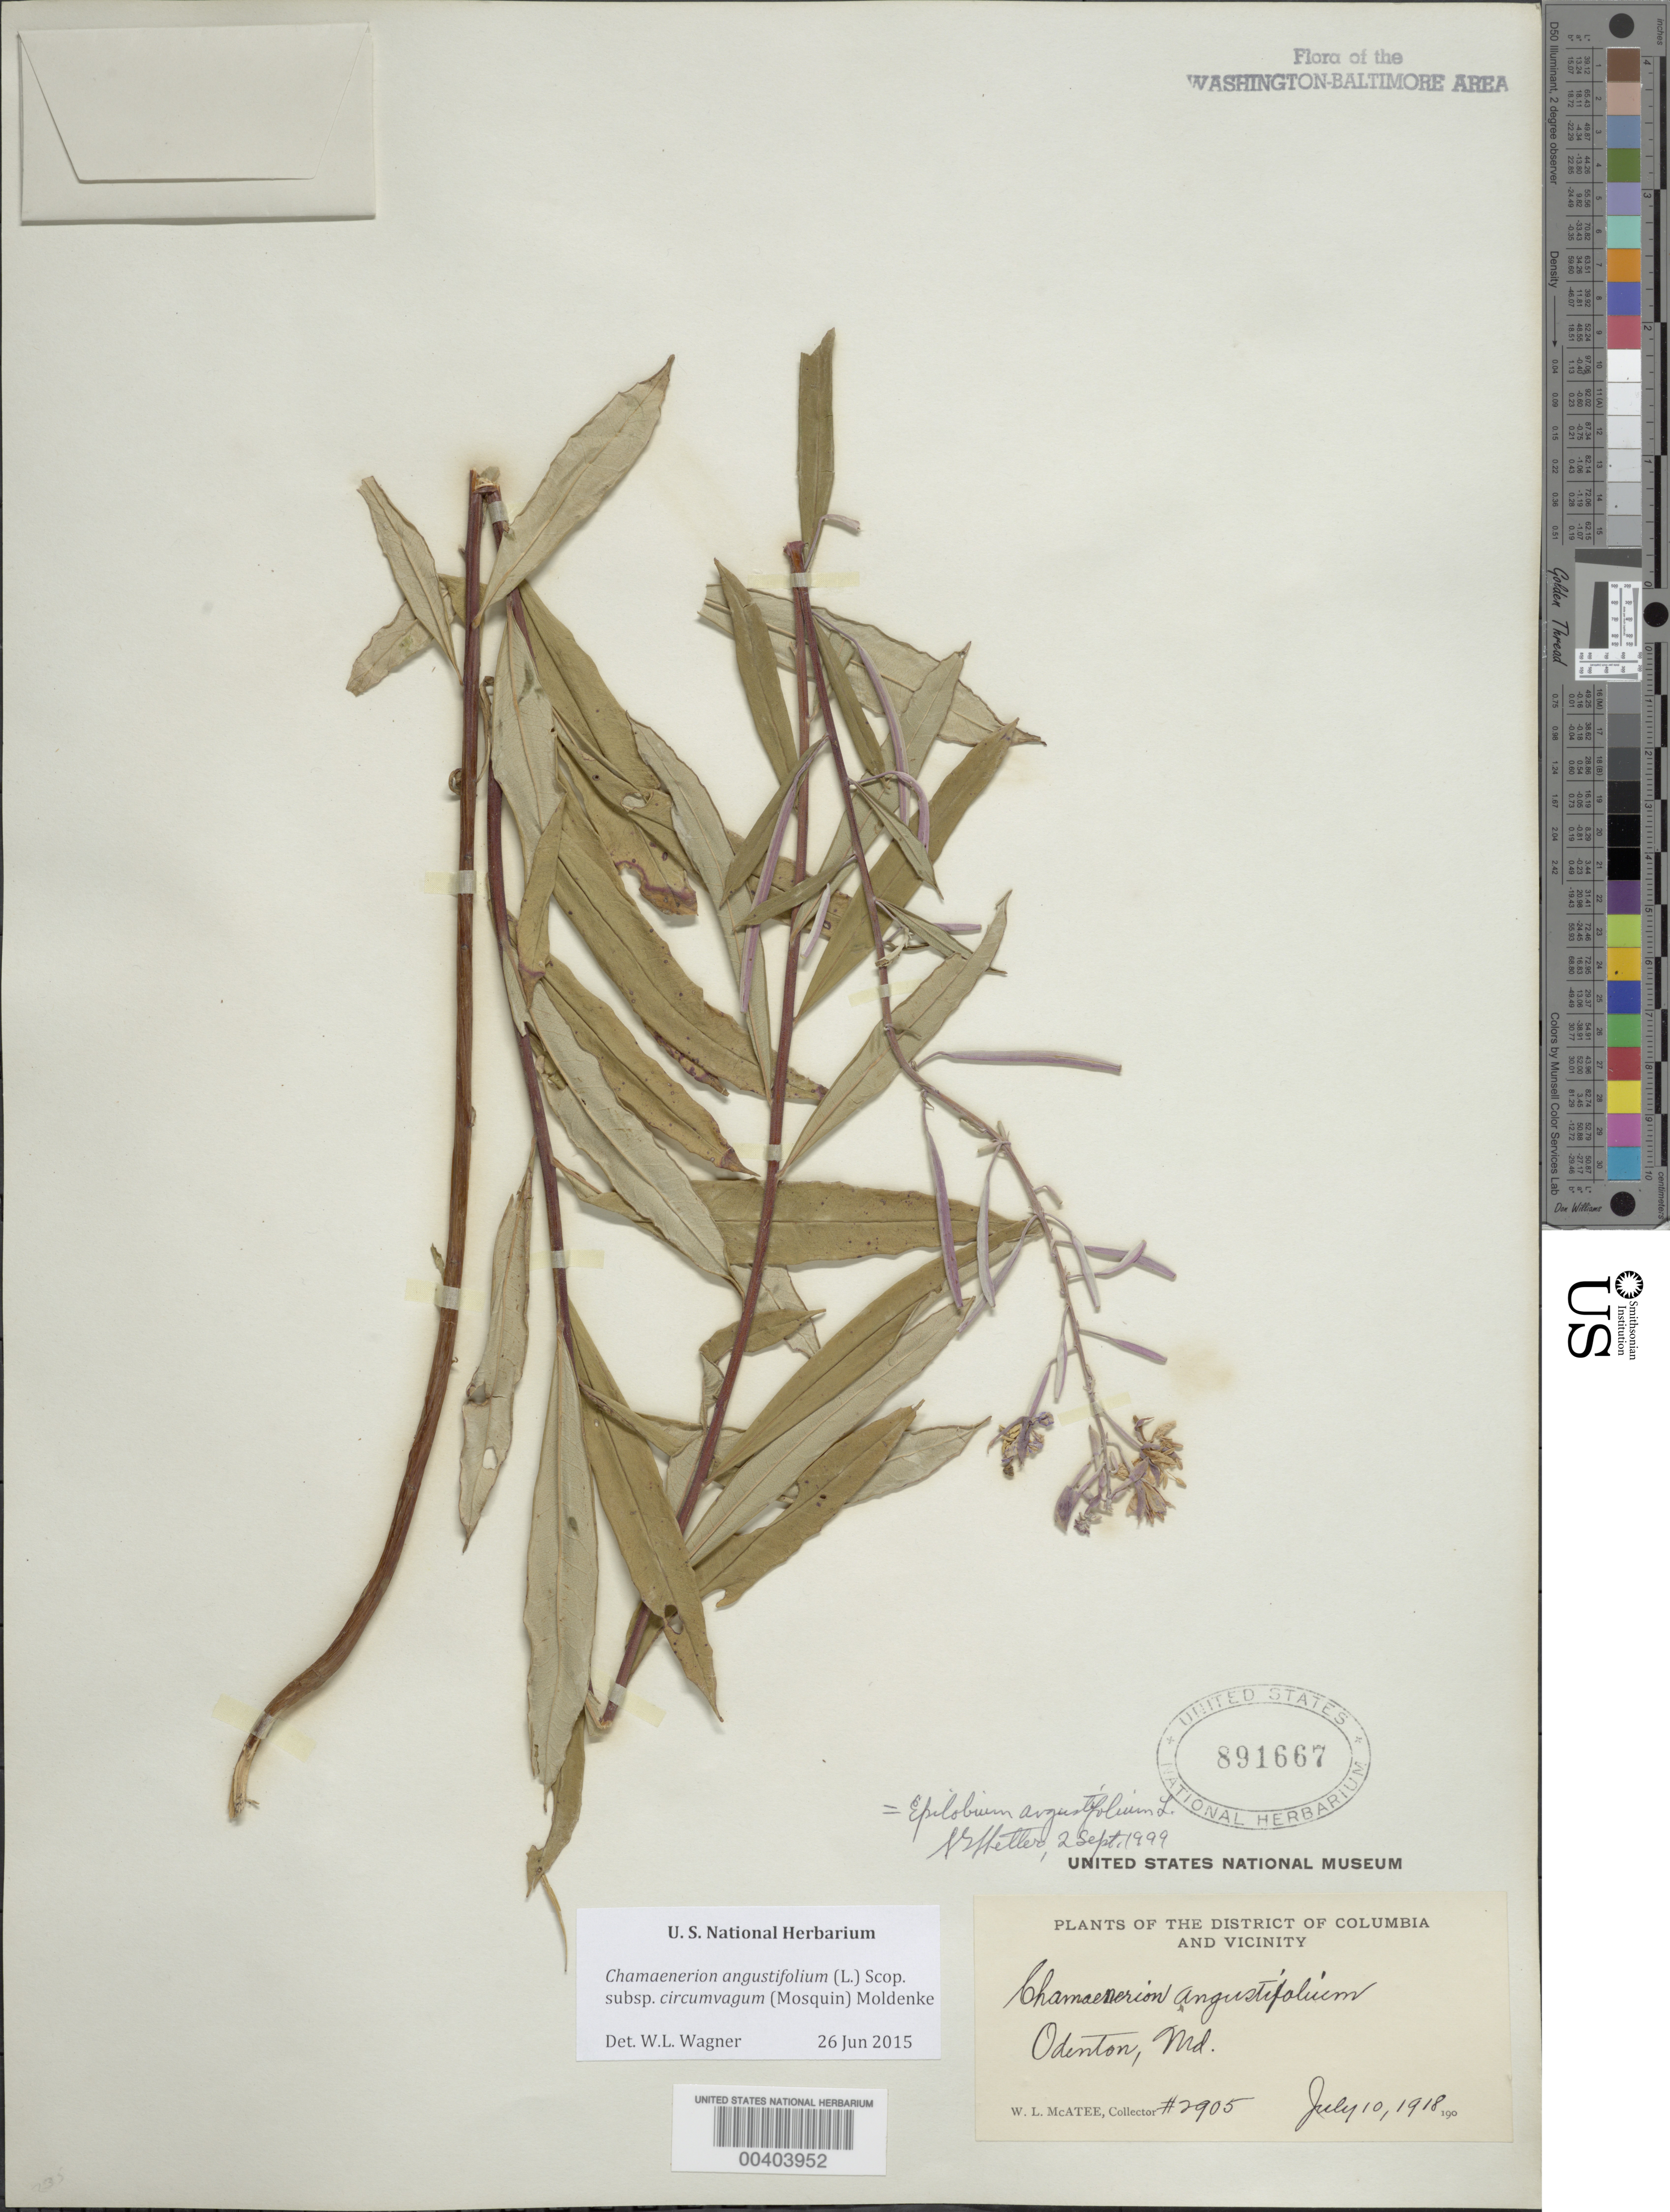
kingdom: Plantae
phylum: Tracheophyta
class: Magnoliopsida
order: Myrtales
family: Onagraceae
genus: Chamaenerion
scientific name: Chamaenerion angustifolium subsp. circumvagum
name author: (Mosquin) Moldenke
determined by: Wagner, W. L., (BOT), Smithsonian Institution - National Museum of Natural History (UNITED STATES)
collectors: W. McAtee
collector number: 2905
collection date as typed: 10 Jul 1918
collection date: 1918-07-10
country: United States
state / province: Maryland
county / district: Anne Arundel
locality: Odenton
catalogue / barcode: US 891667